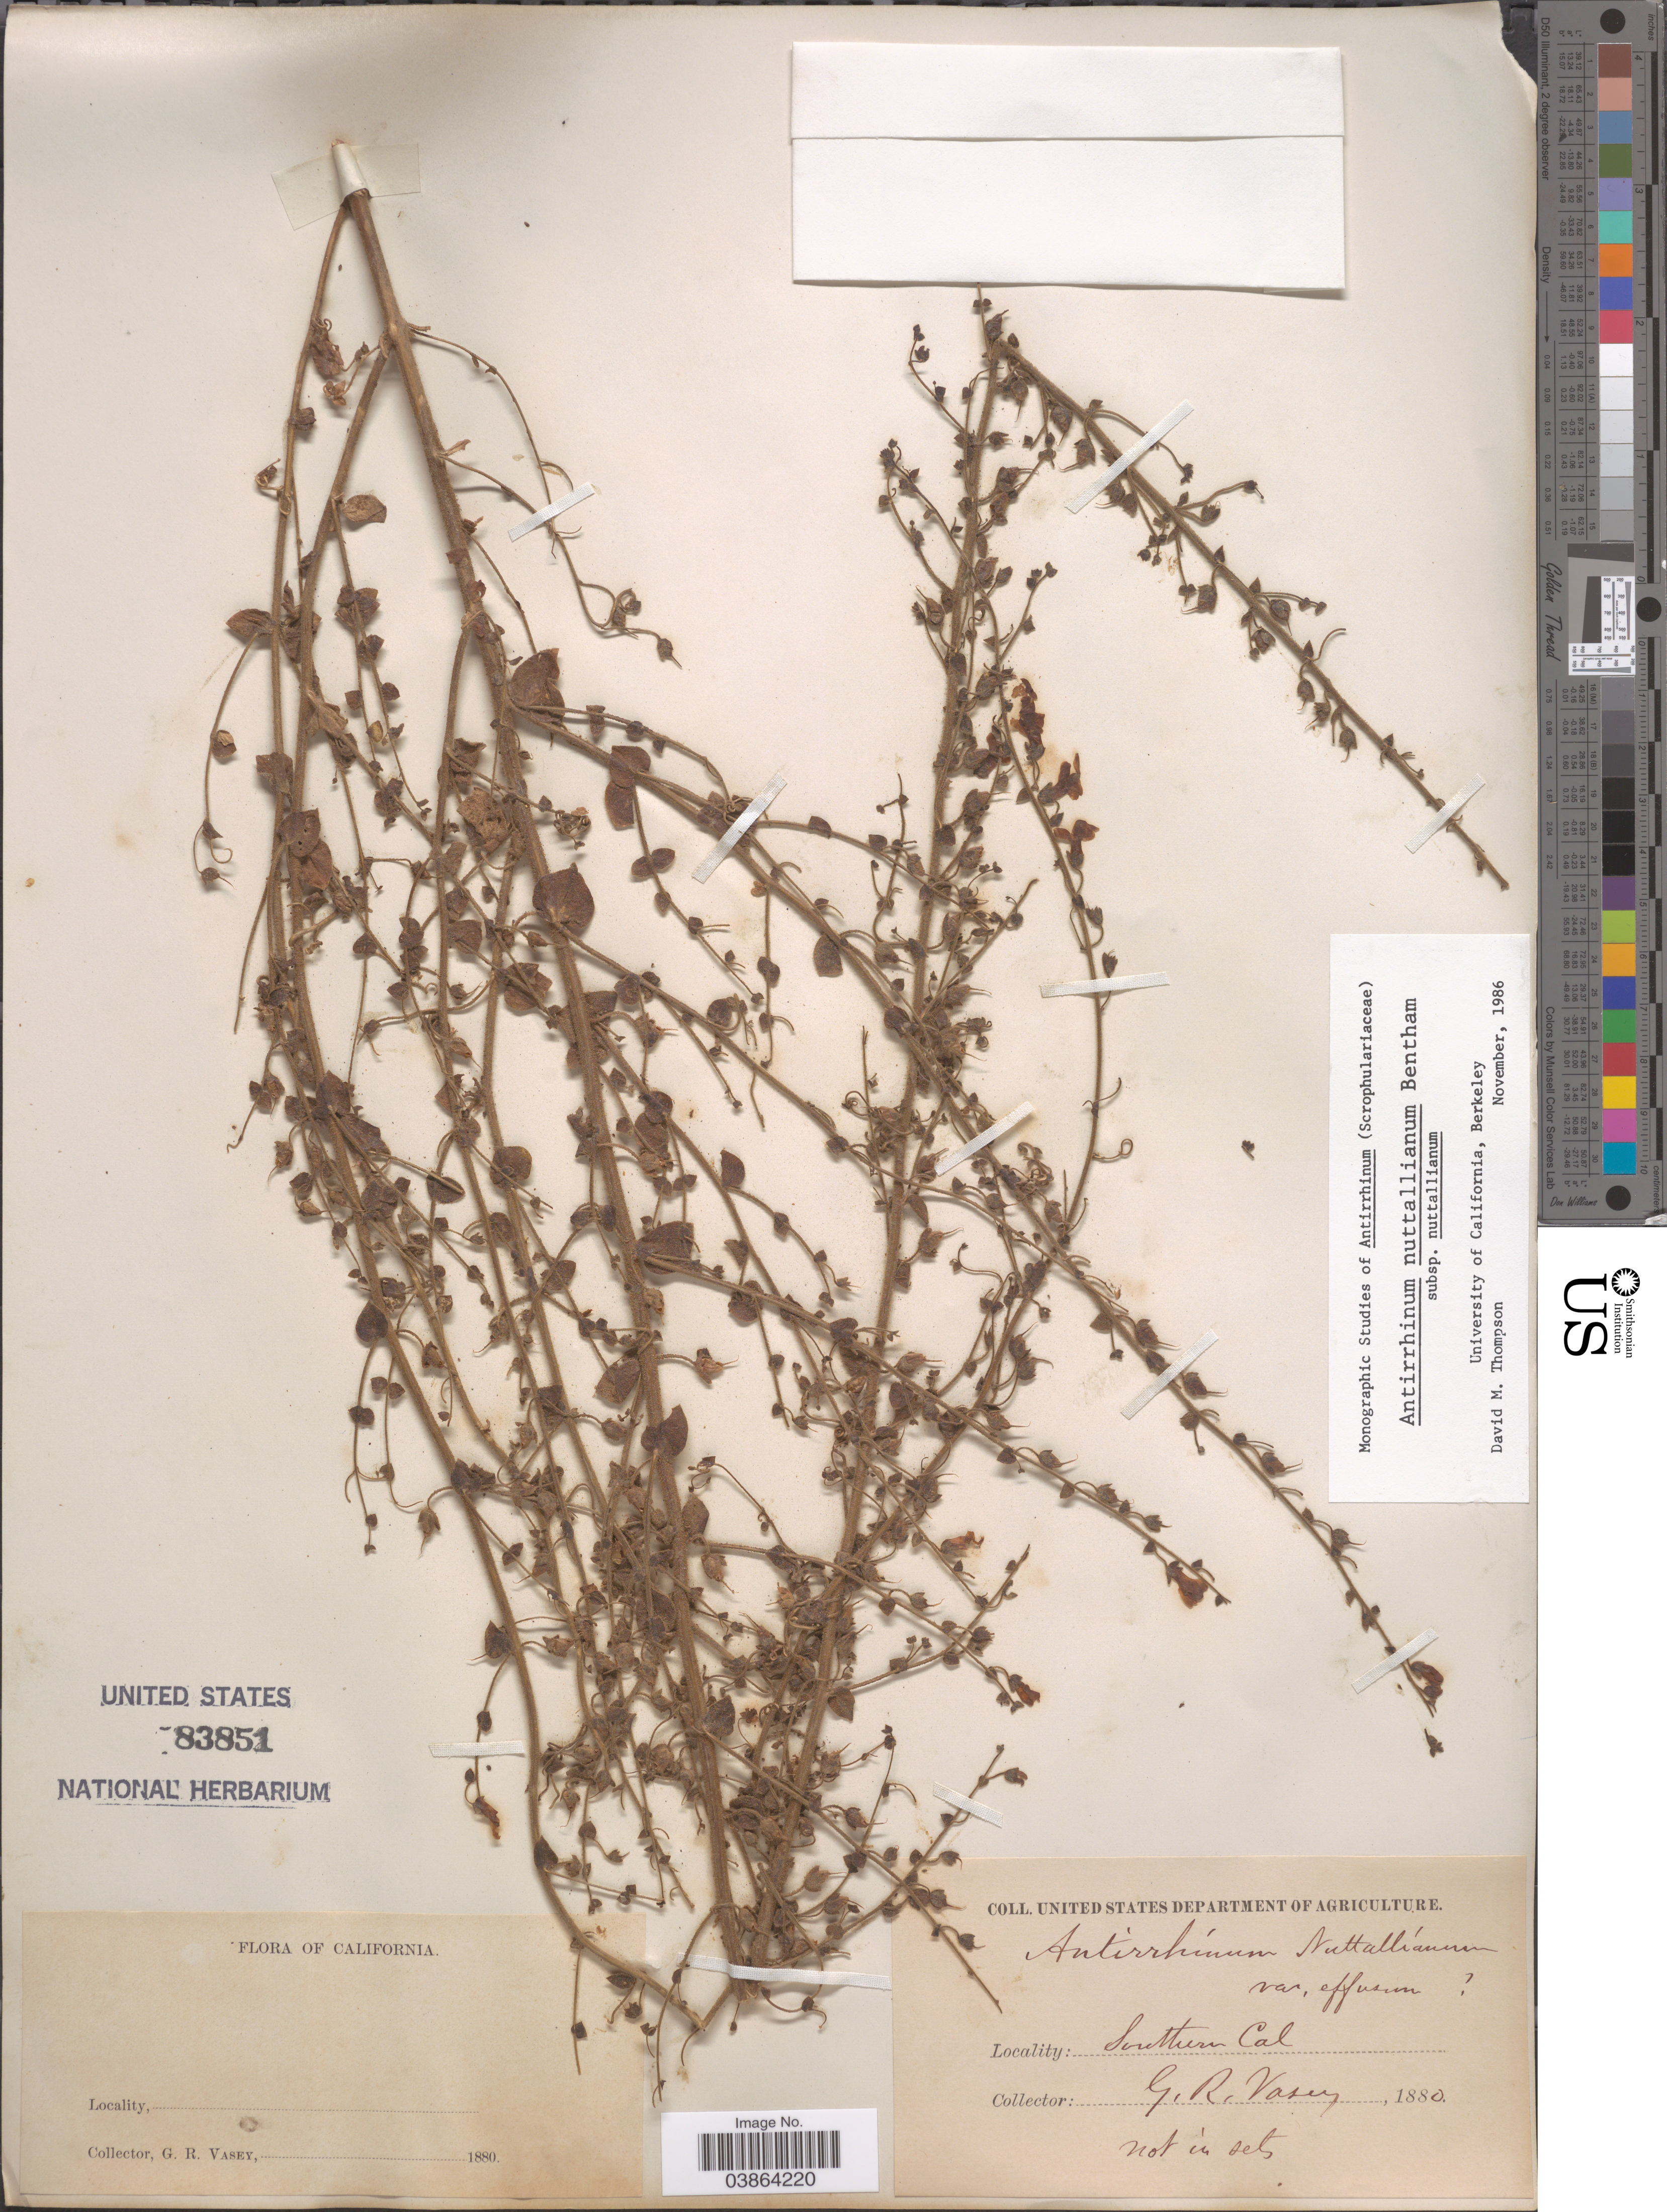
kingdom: Plantae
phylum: Tracheophyta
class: Magnoliopsida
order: Lamiales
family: Plantaginaceae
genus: Sairocarpus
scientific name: Sairocarpus nuttallianus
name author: (Benth.) D.A. Sutton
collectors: G. R. Vasey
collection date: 1880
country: United States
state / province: California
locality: Southern Cal.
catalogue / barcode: US 83851